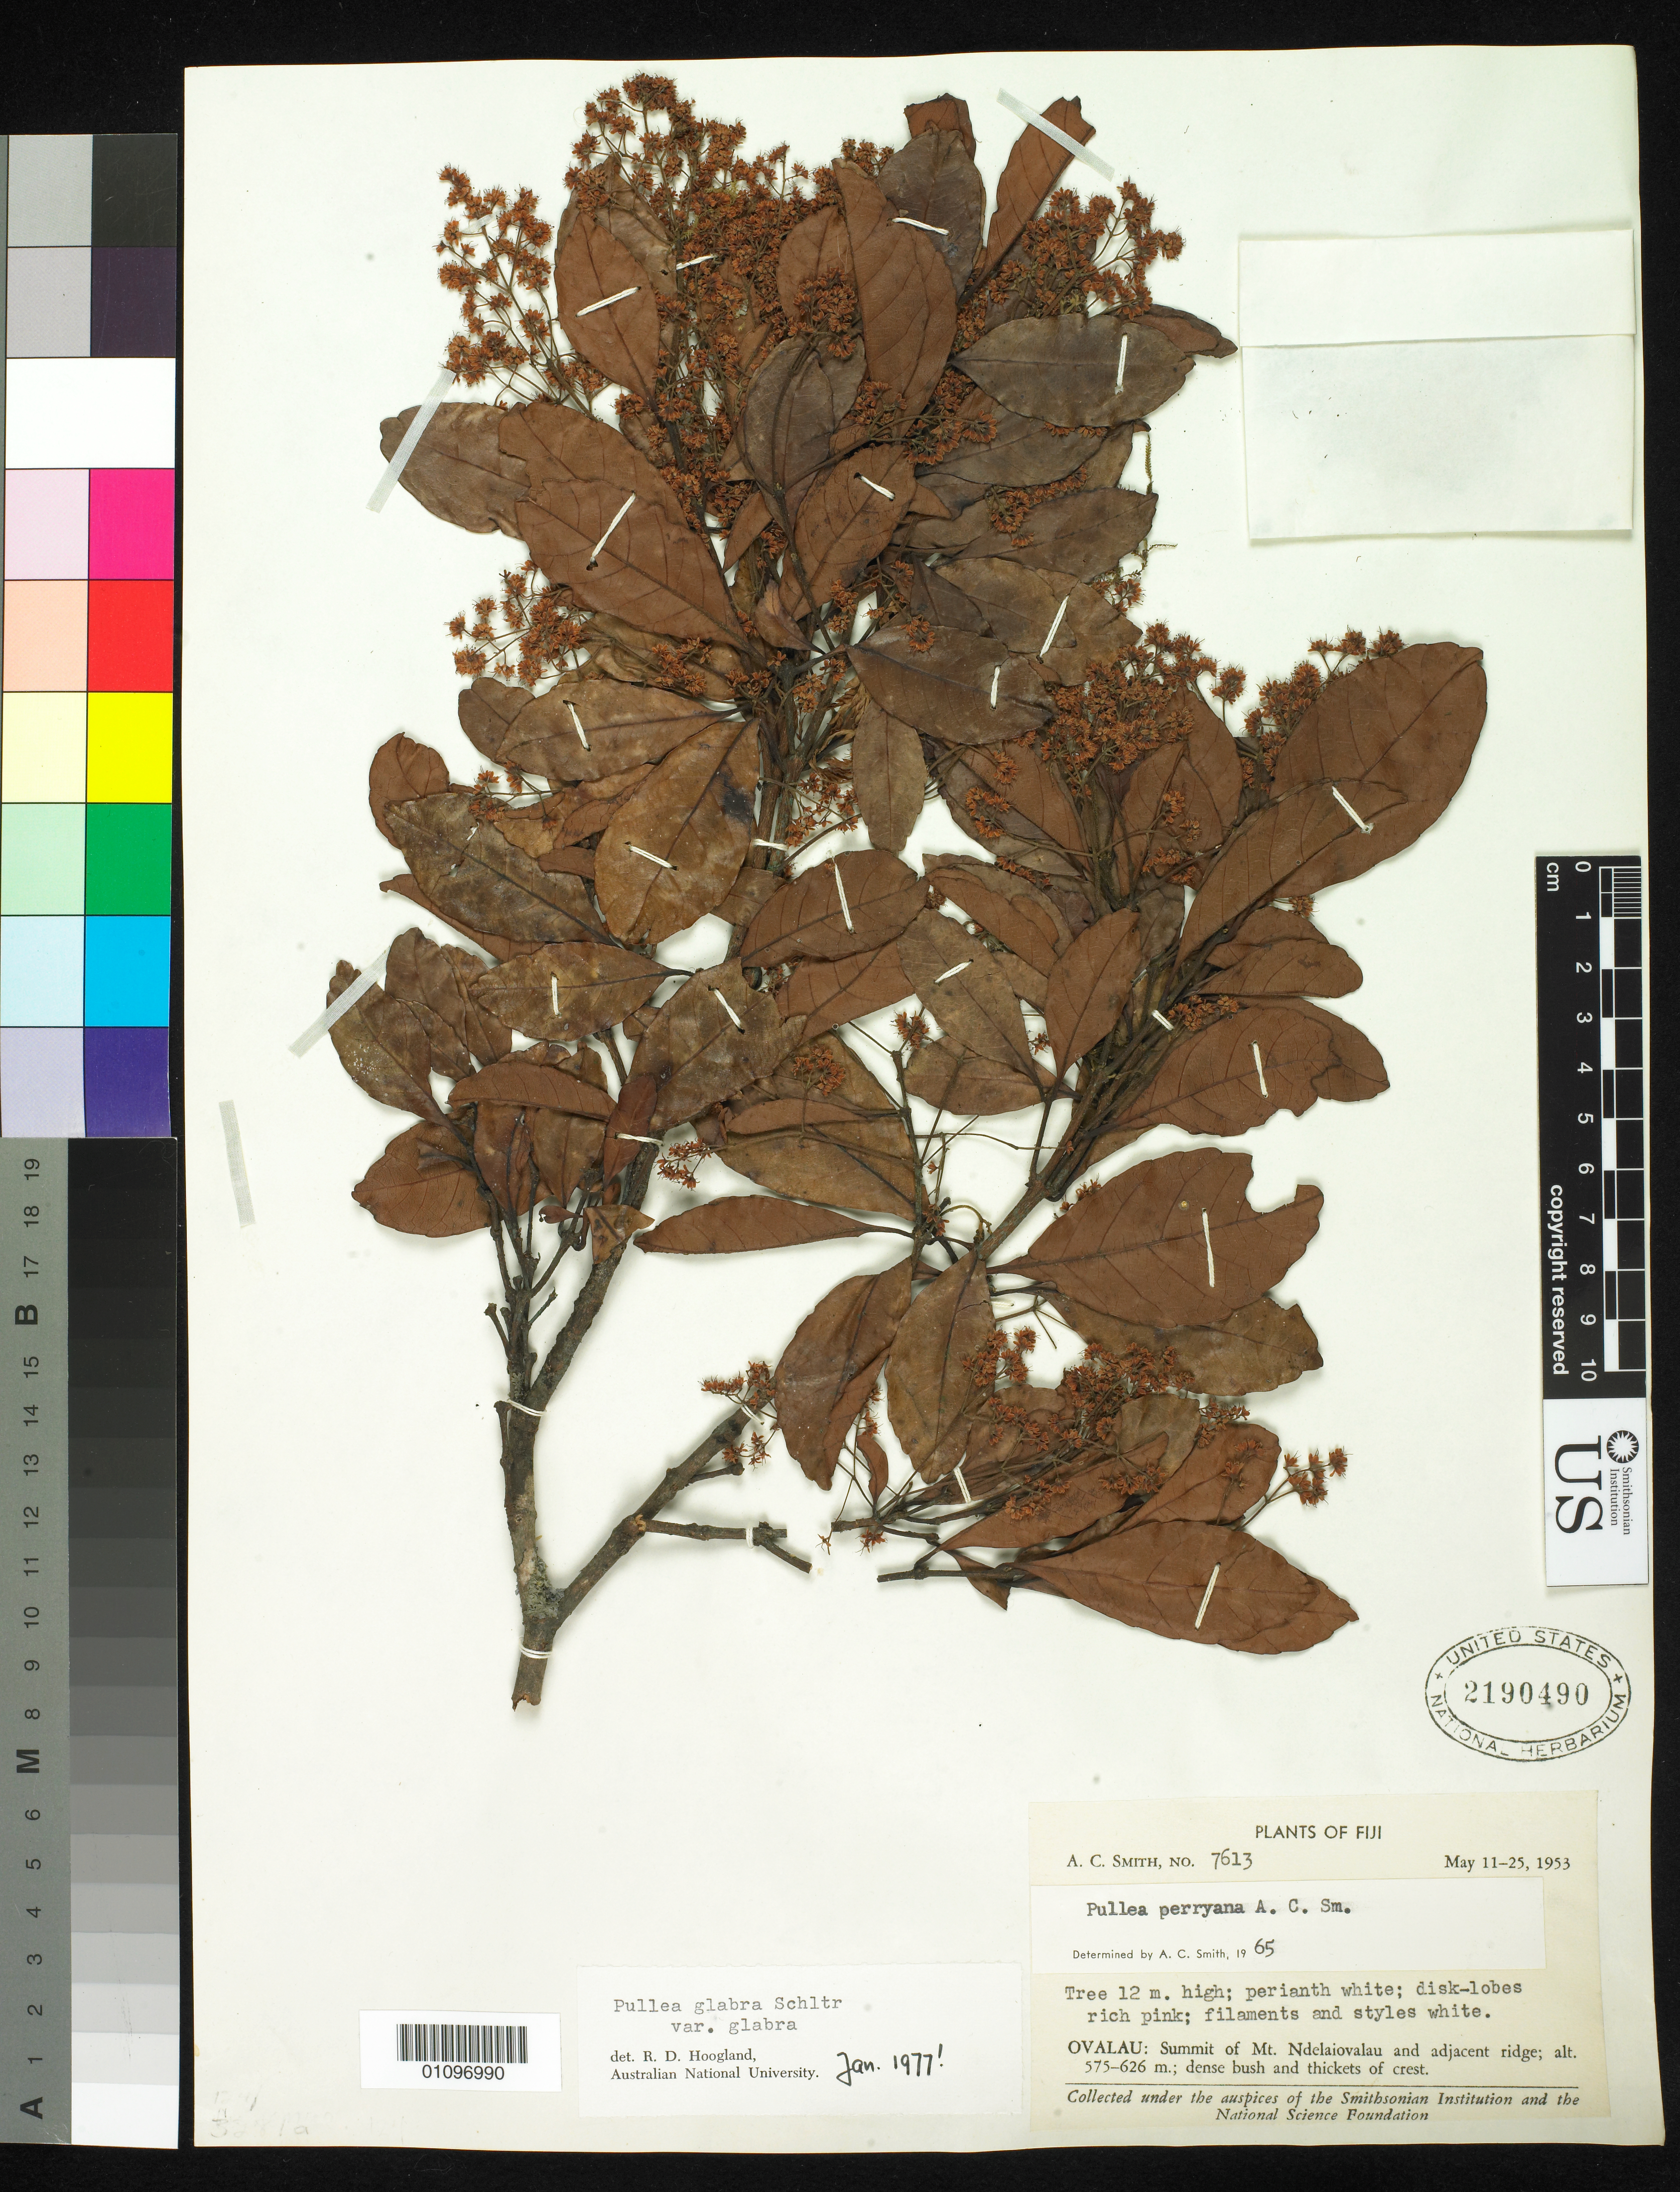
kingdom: Plantae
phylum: Tracheophyta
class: Magnoliopsida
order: Oxalidales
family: Cunoniaceae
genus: Pullea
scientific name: Pullea glabra var. glabra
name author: Schltr.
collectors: A. C. Smith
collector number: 7613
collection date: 1953-05-11/1953-05-25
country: Fiji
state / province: Ovalau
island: Ovalau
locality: Summit of Mt. ndelaiovalau and adjacent ridge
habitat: Dense bush and thickets of crest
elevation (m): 575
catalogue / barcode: US 2190490